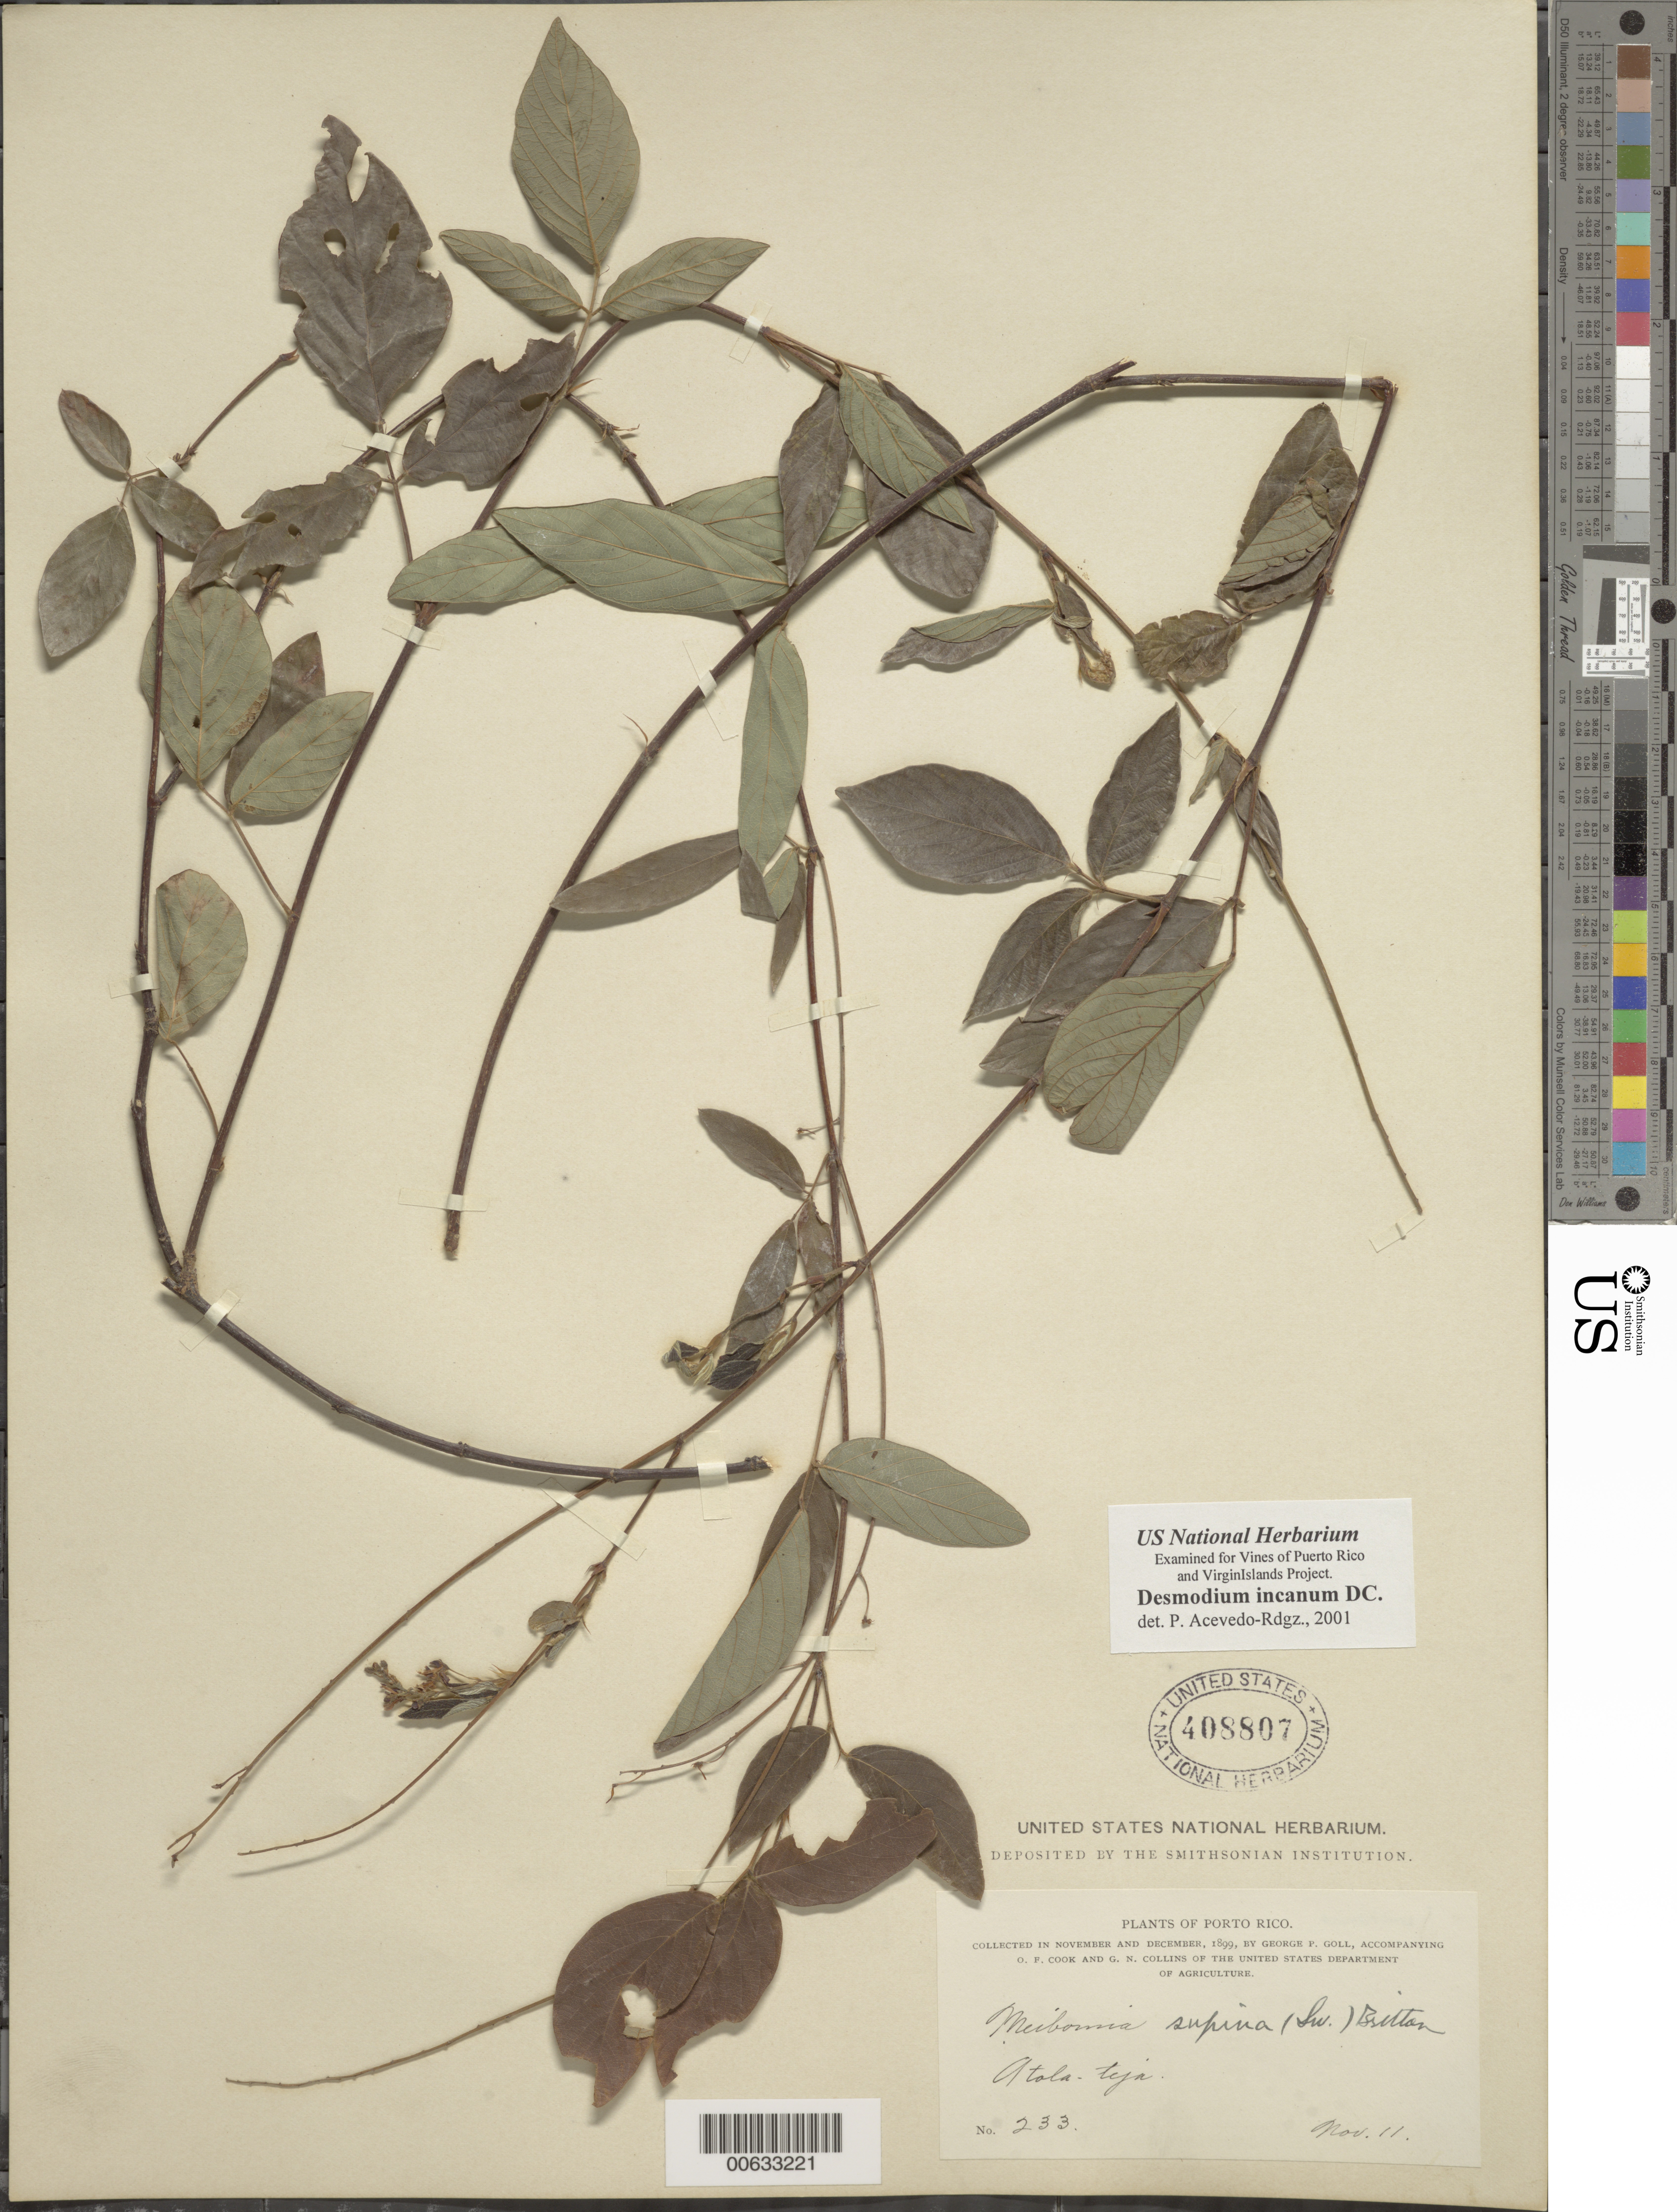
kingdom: Plantae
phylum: Tracheophyta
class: Magnoliopsida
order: Fabales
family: Fabaceae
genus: Desmodium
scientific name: Desmodium incanum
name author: (Sw.) DC.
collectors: G. P. Goll, O. F. Cook & G. Collins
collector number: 233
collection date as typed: Transcribed d/m/y: /11/11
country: Puerto Rico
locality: Porto Rico, Atola teja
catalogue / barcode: US 408807